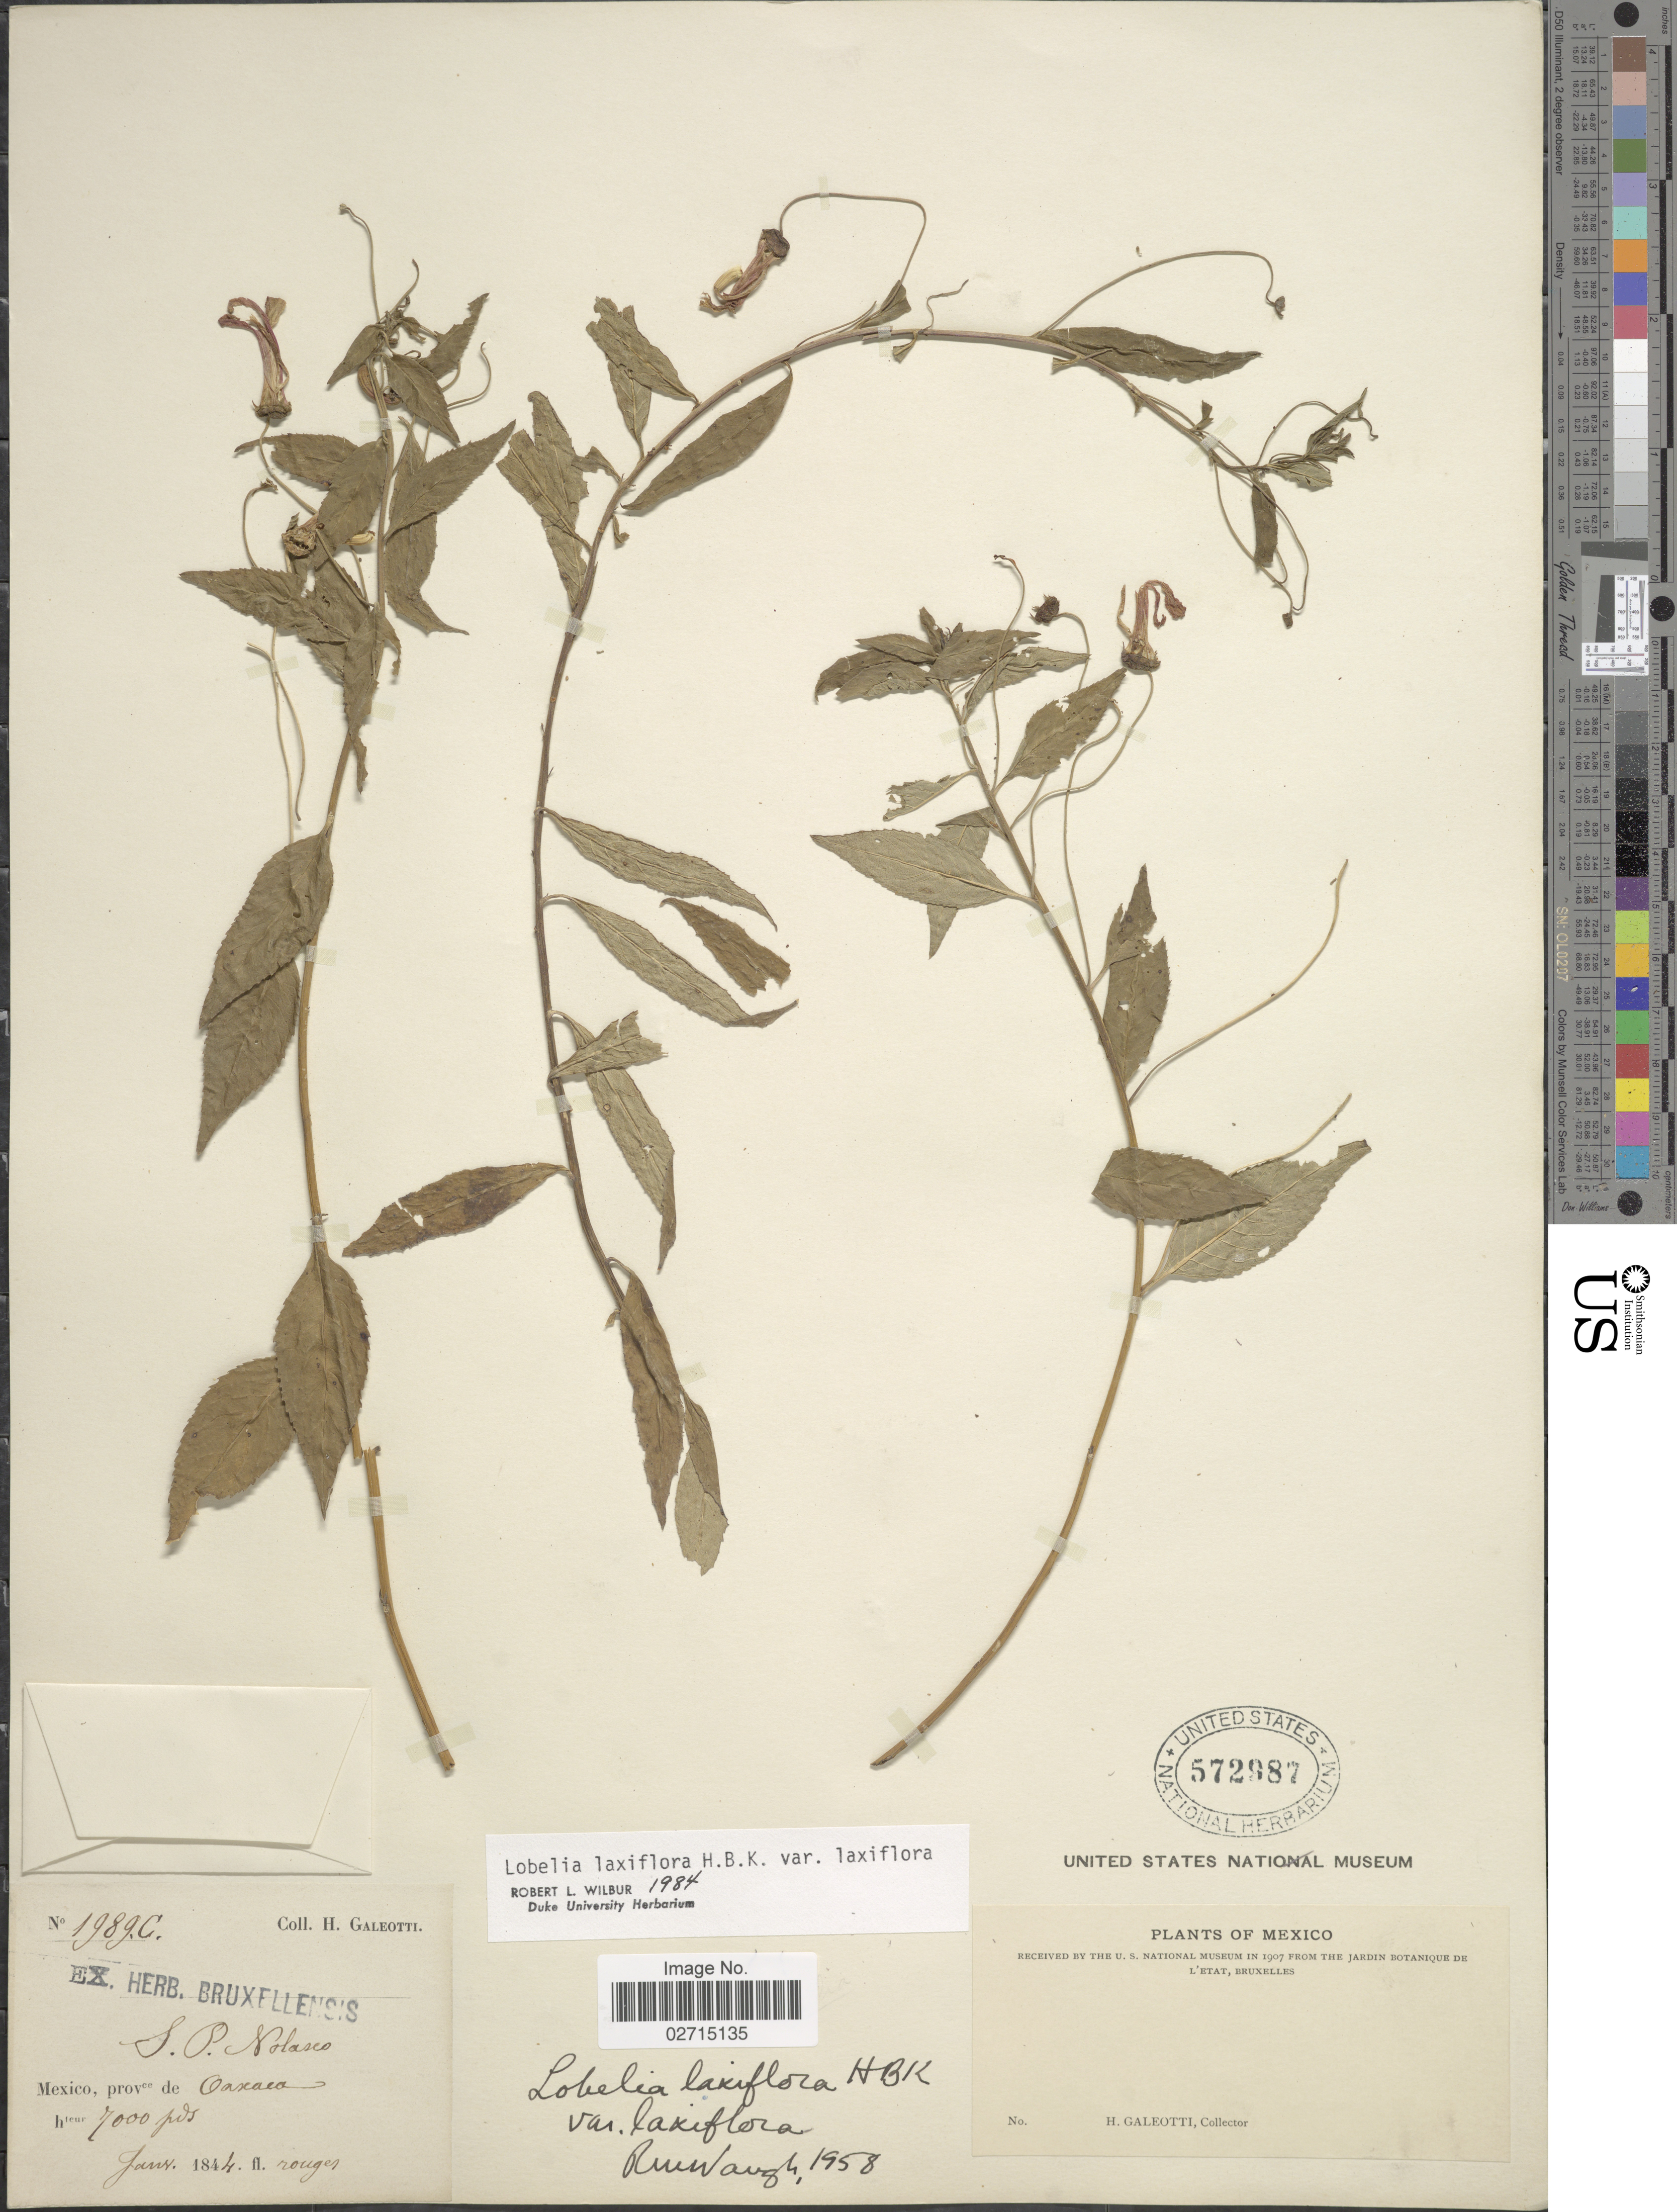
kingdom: Plantae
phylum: Tracheophyta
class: Magnoliopsida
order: Asterales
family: Campanulaceae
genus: Lobelia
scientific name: Lobelia laxiflora subsp. laxiflora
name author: Kunth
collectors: H. G. Galeotti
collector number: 1989C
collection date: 1844-01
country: Mexico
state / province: Oaxaca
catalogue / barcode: US 572987